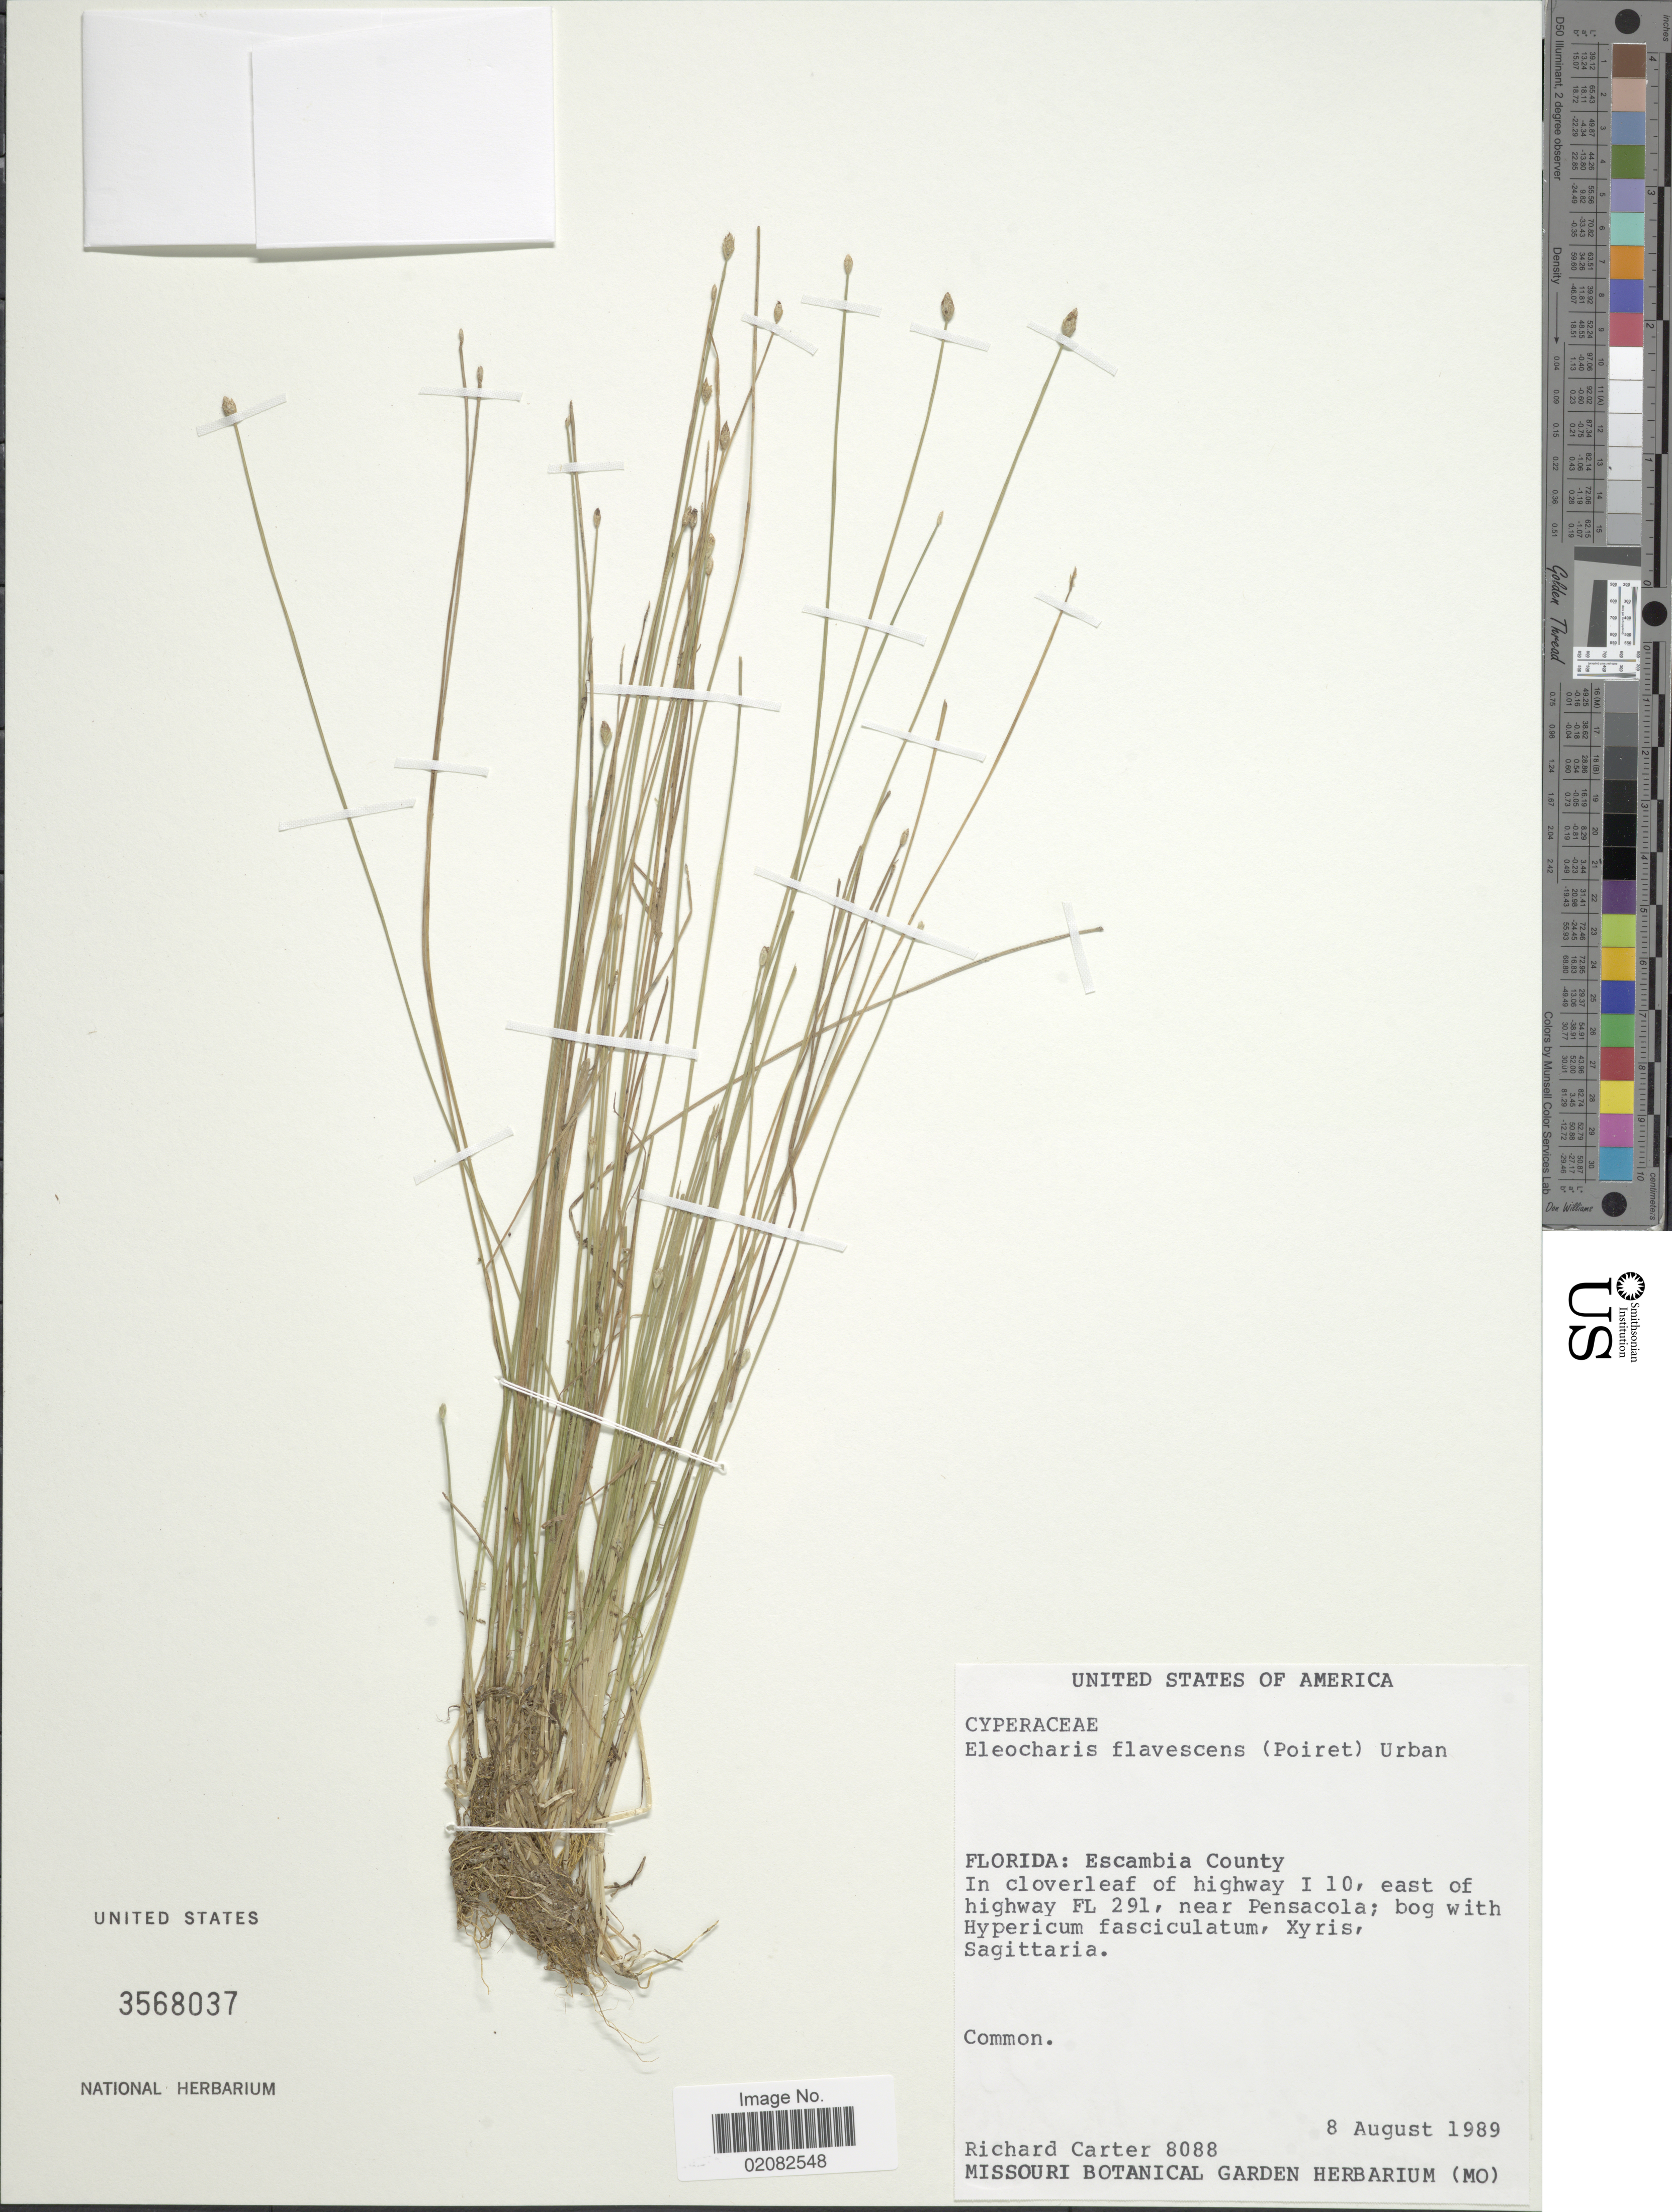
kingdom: Plantae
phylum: Tracheophyta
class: Liliopsida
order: Poales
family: Cyperaceae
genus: Eleocharis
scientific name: Eleocharis flavescens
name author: (Poir.) Urb.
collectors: R. Carter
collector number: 8088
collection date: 1989-08-08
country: United States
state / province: Florida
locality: United States of America, Escambia County, highway I10, east of highway FL 291, near Pensacola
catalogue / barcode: US 3568037